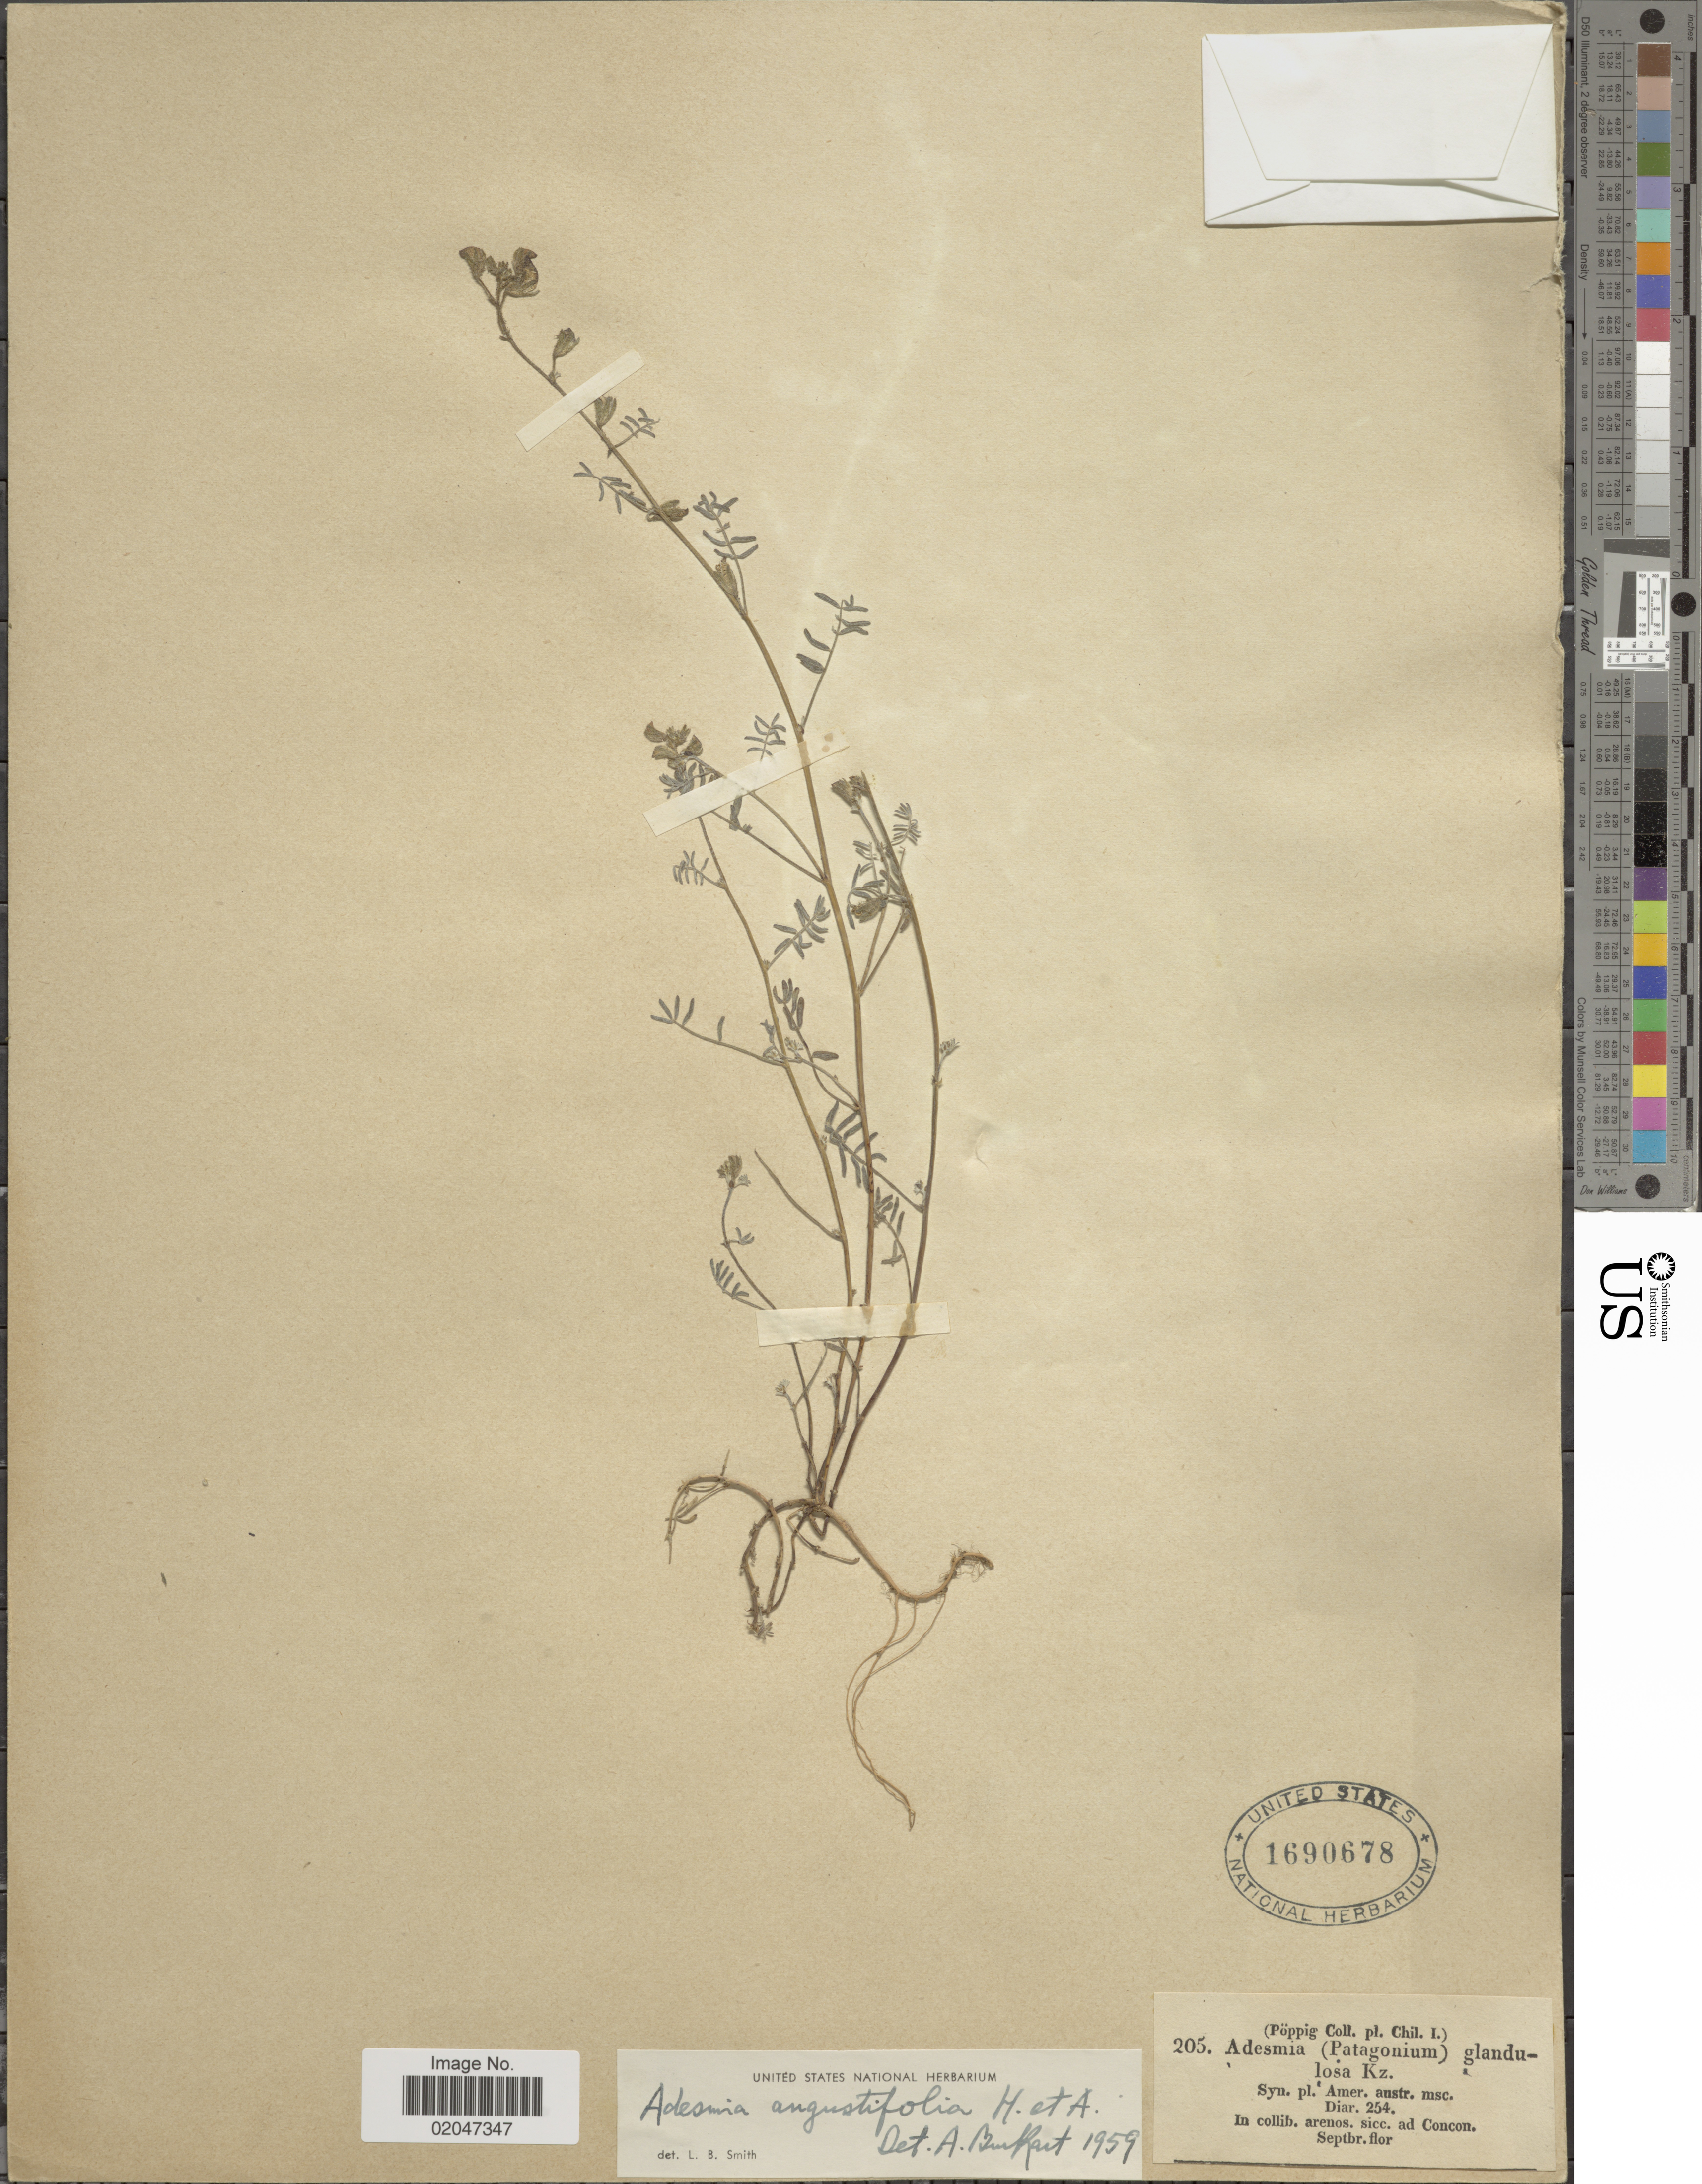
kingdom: Plantae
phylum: Tracheophyta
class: Magnoliopsida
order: Fabales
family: Fabaceae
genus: Adesmia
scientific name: Adesmia tenella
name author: Hook. & Arn.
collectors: -. Poppig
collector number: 205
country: Chile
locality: Chil. I. Syn. pl. Amer. austr. msc. Diar. 254. In collib. arenos. sicc. ad Concon.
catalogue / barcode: US 1690978